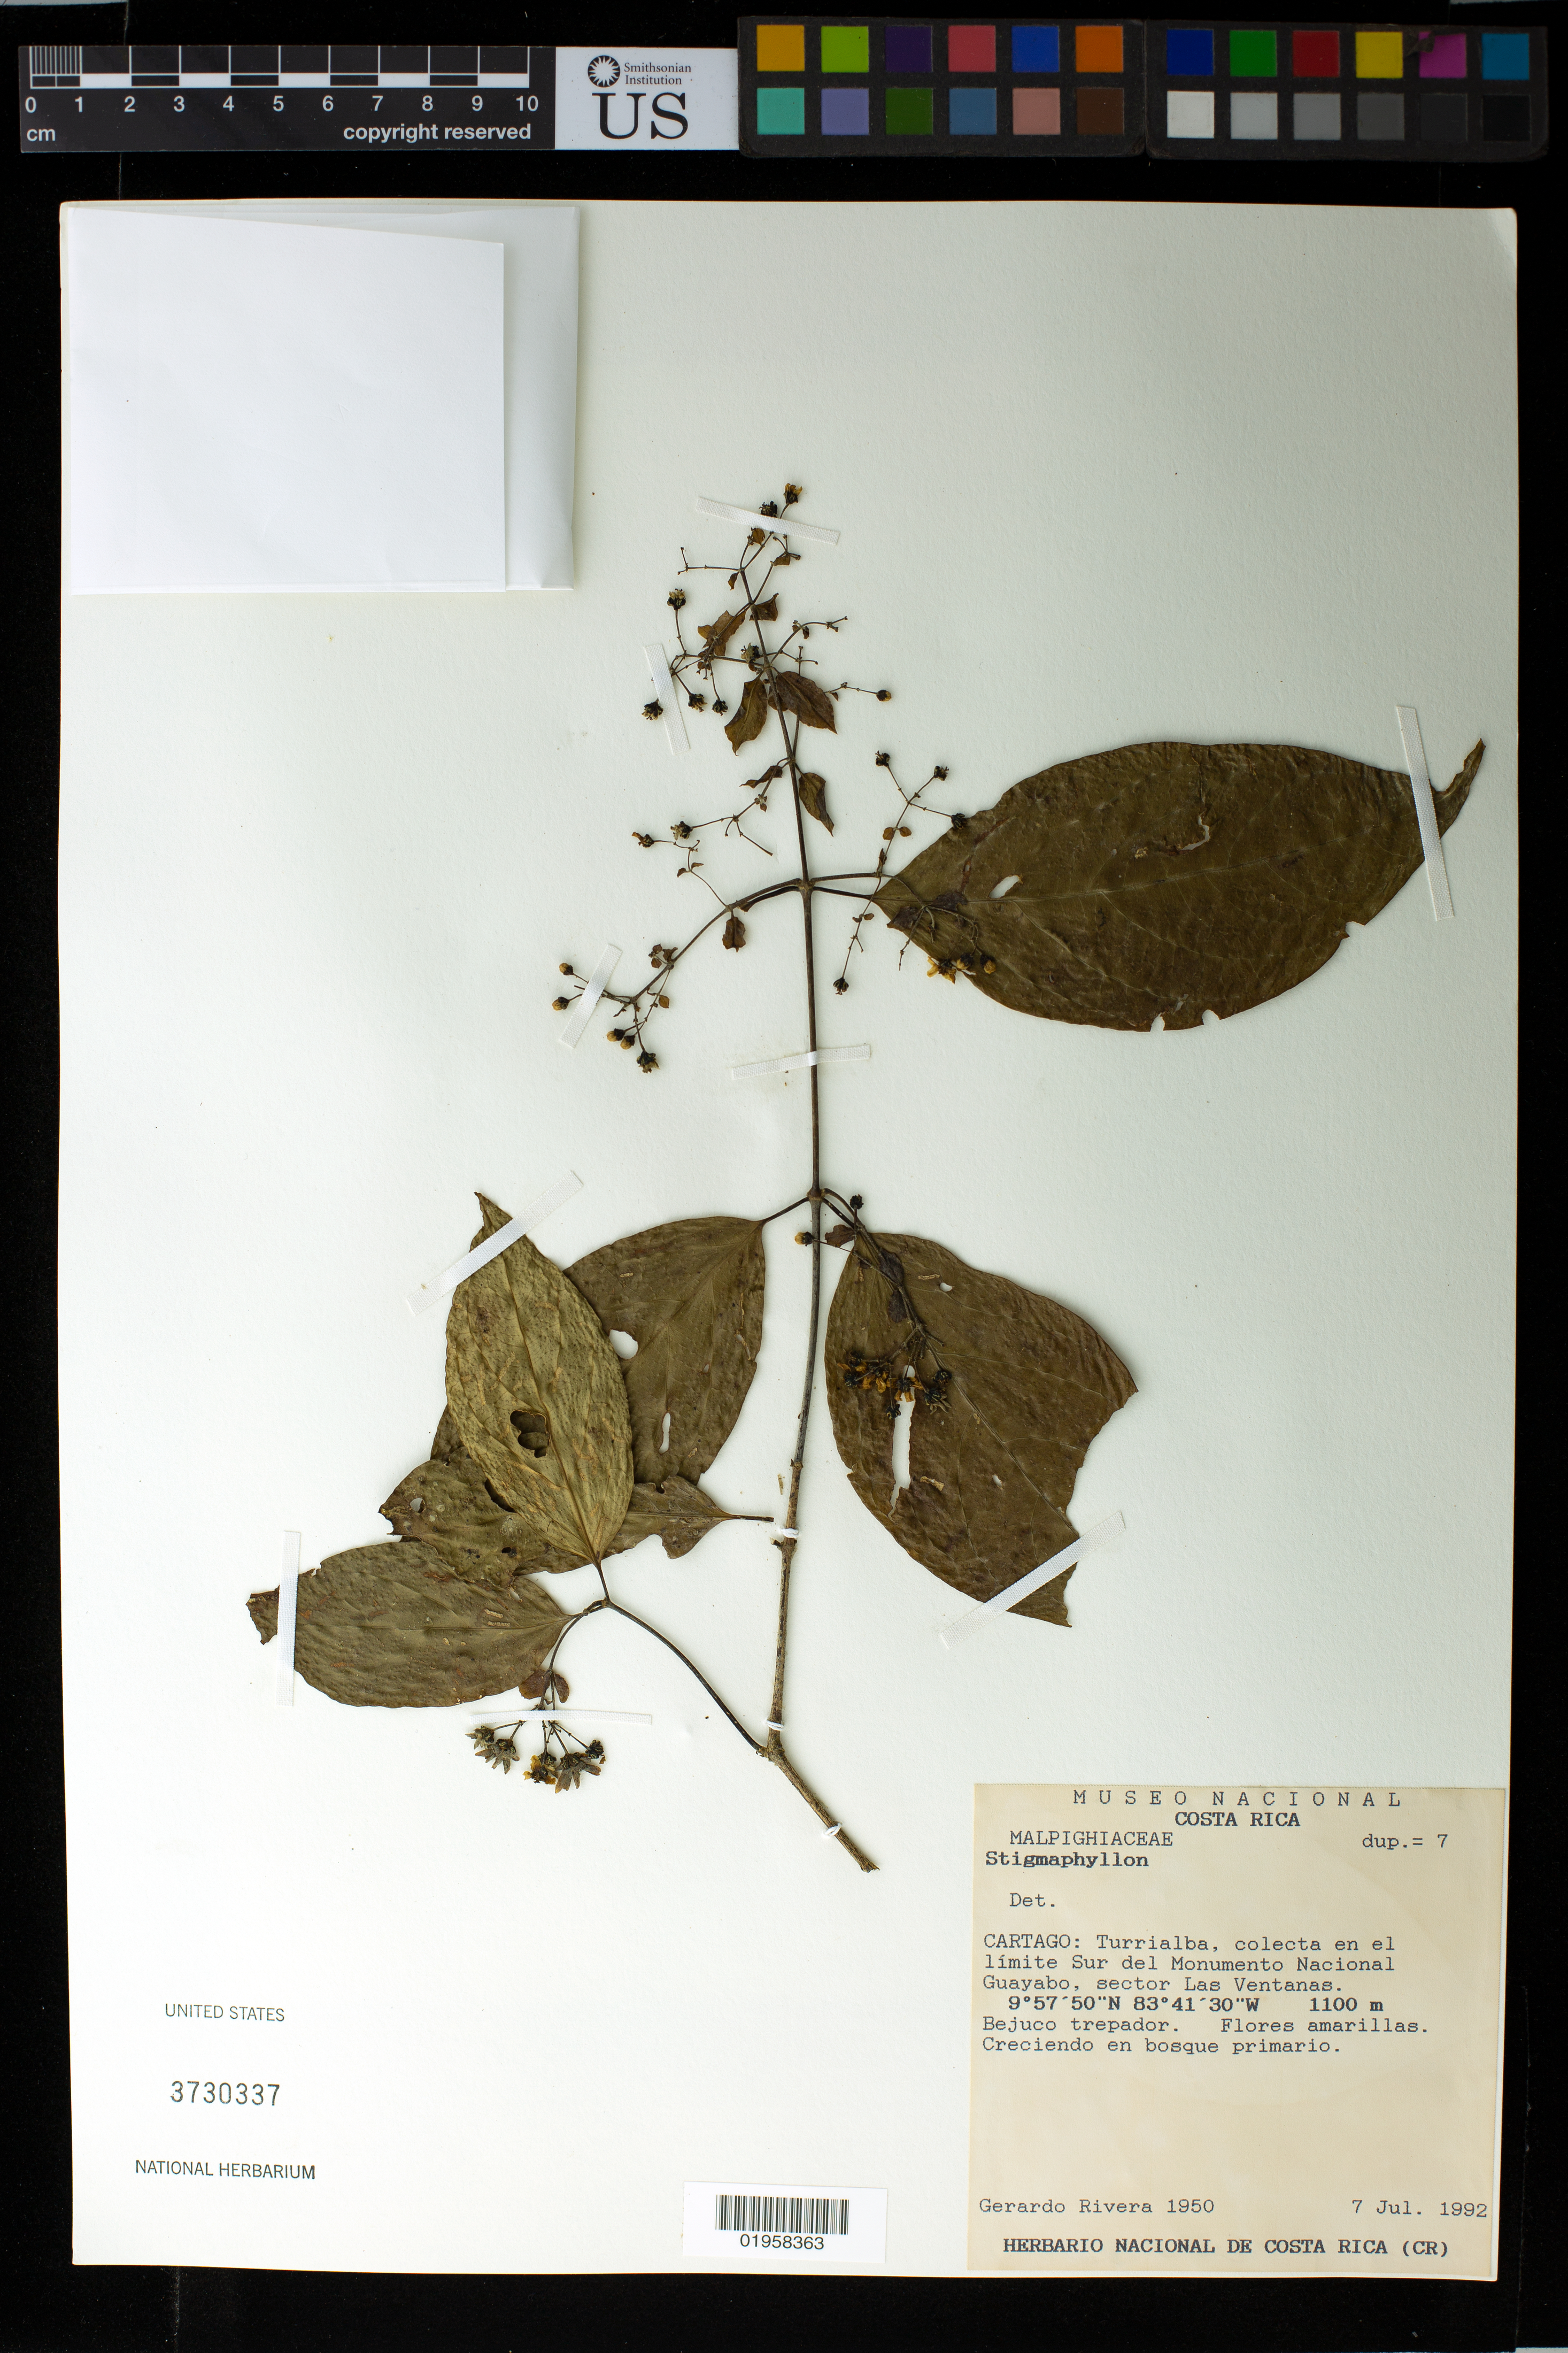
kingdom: Plantae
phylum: Tracheophyta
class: Magnoliopsida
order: Malpighiales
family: Malpighiaceae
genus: Stigmaphyllon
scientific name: Stigmaphyllon sp.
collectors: G. Rivera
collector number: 1950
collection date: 1992-07-07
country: Costa Rica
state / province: Cartago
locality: Turrialba, en el límite Sur del Monumento Nacional Guayabo, sector Las Ventanas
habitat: Creciendo en bosque primario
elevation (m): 1100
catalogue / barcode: US 3730337